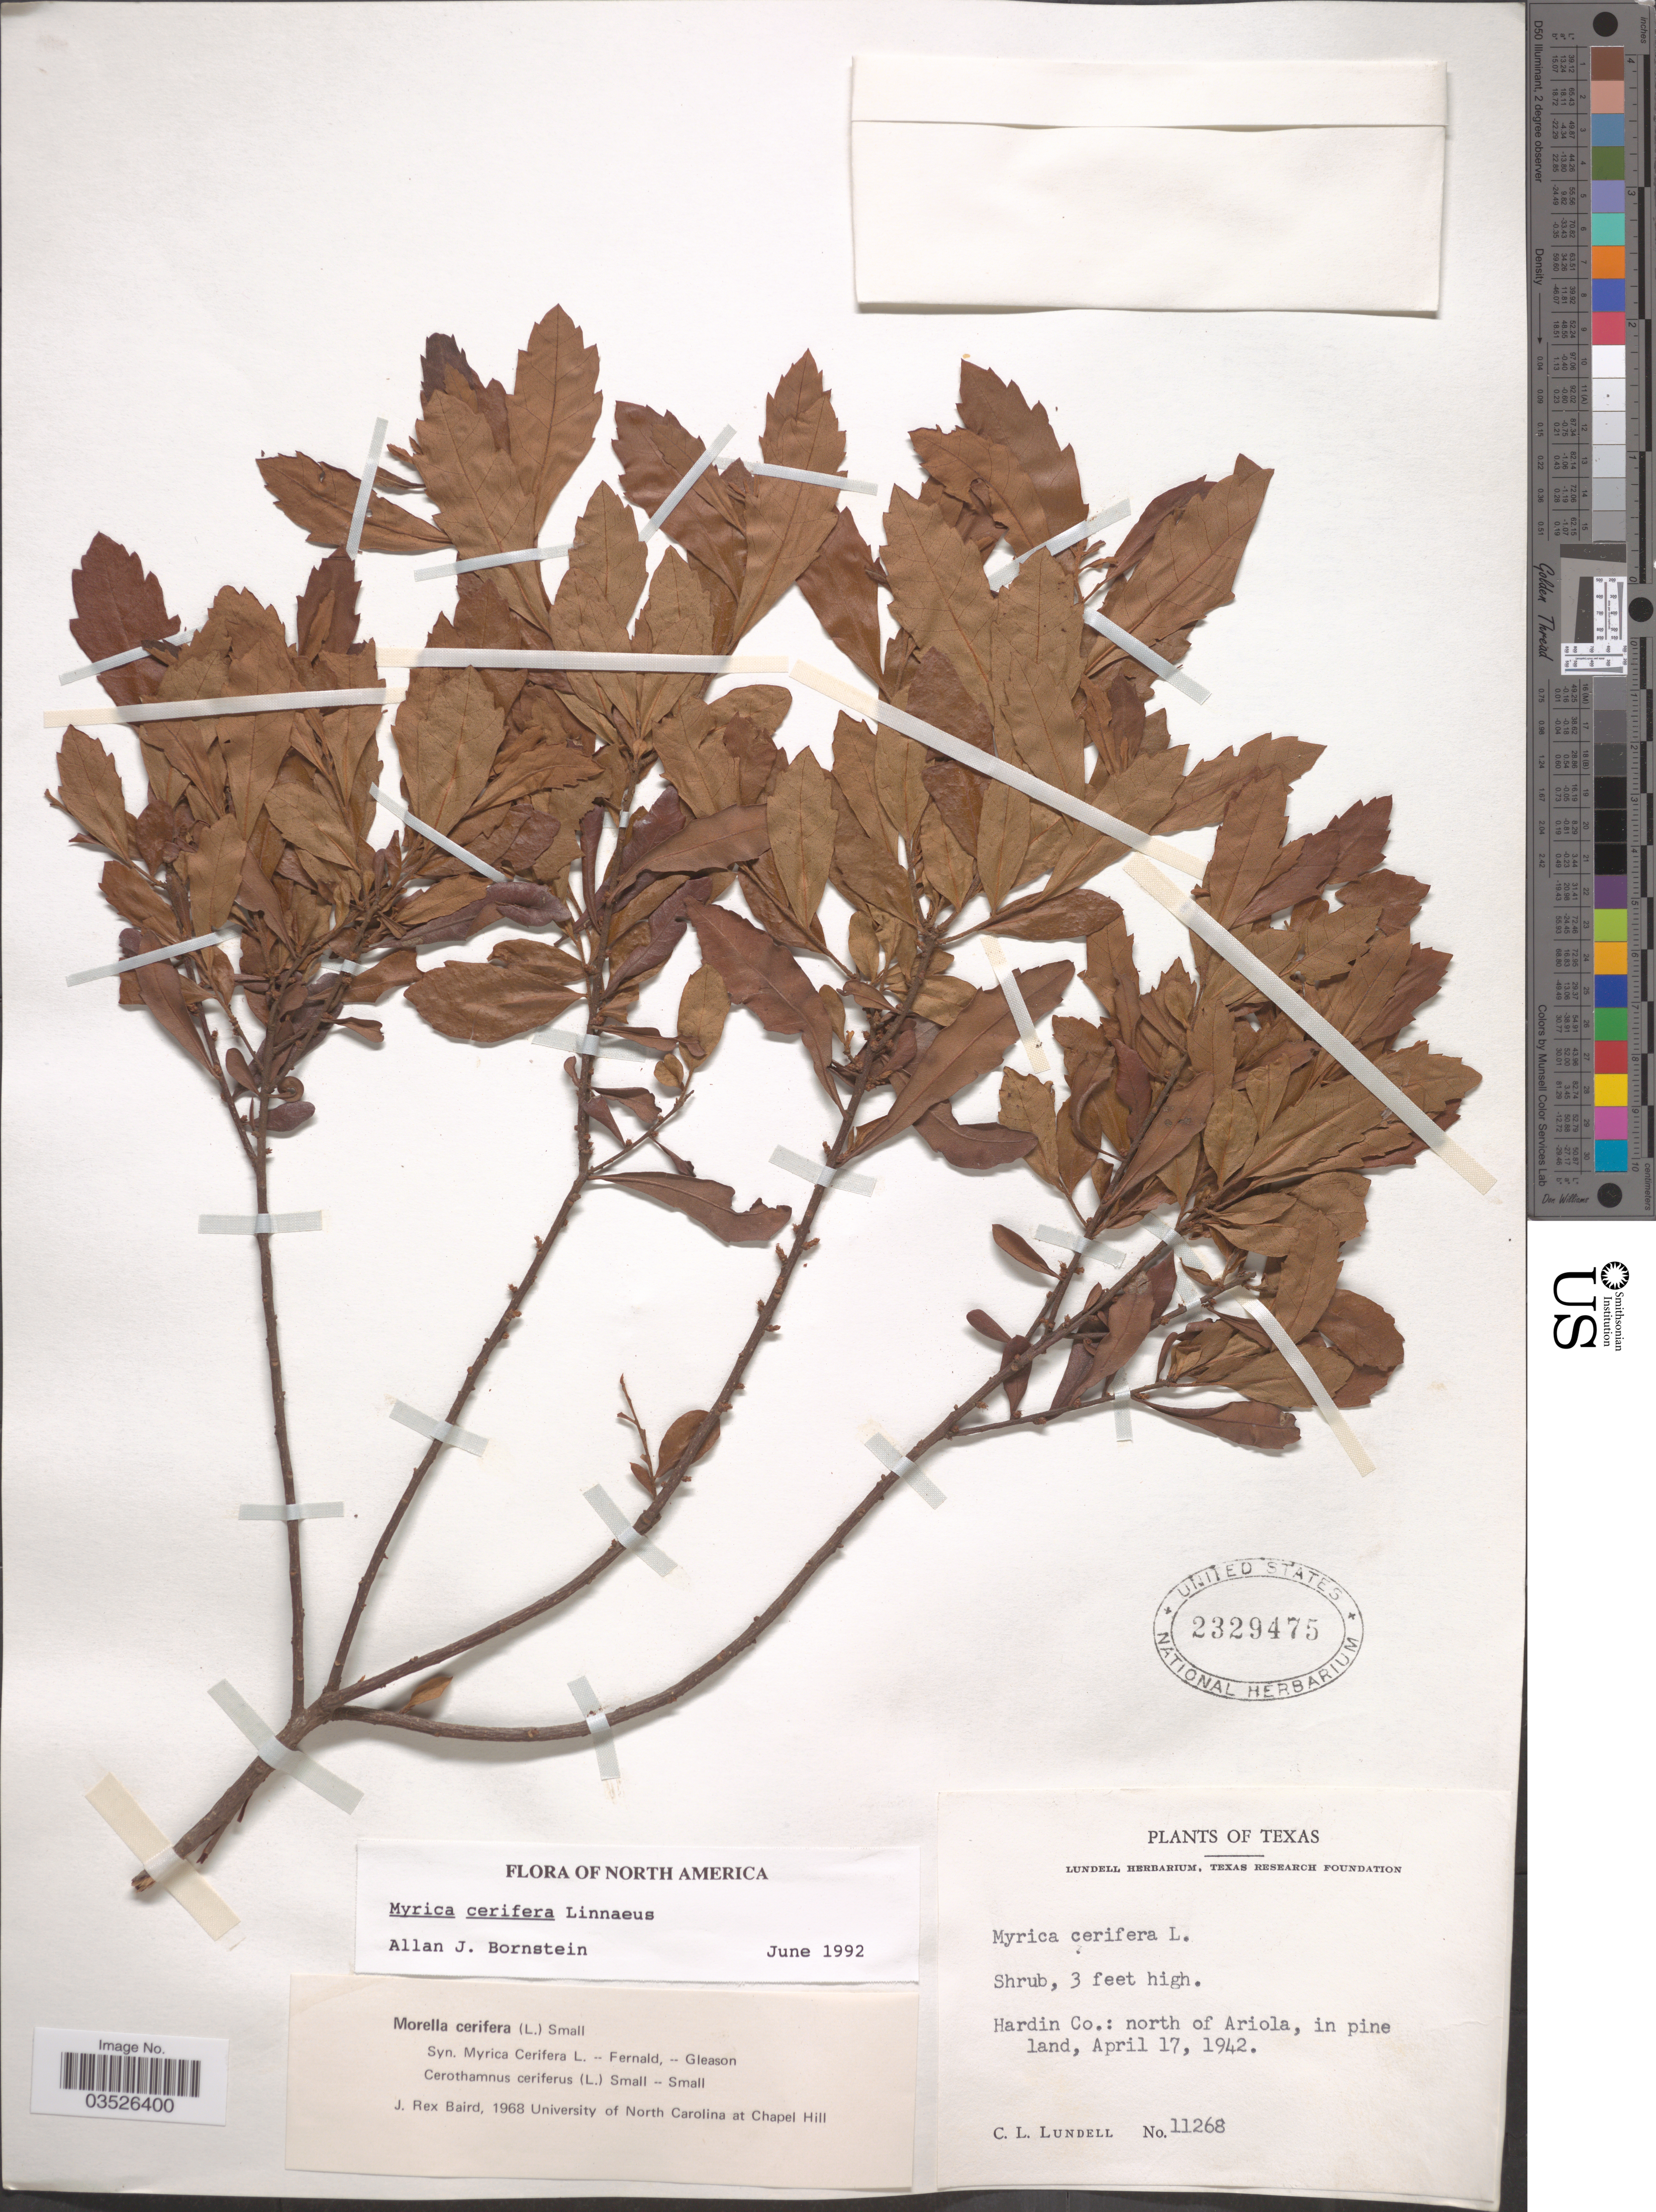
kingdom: Plantae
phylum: Tracheophyta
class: Magnoliopsida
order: Fagales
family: Myricaceae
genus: Morella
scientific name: Morella cerifera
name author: (L.) Small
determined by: Baird, James Rex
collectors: C. L. Lundell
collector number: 11268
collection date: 1942-04-17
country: United States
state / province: Texas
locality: Hardin Co.: north of Ariola.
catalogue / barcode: US 2329475